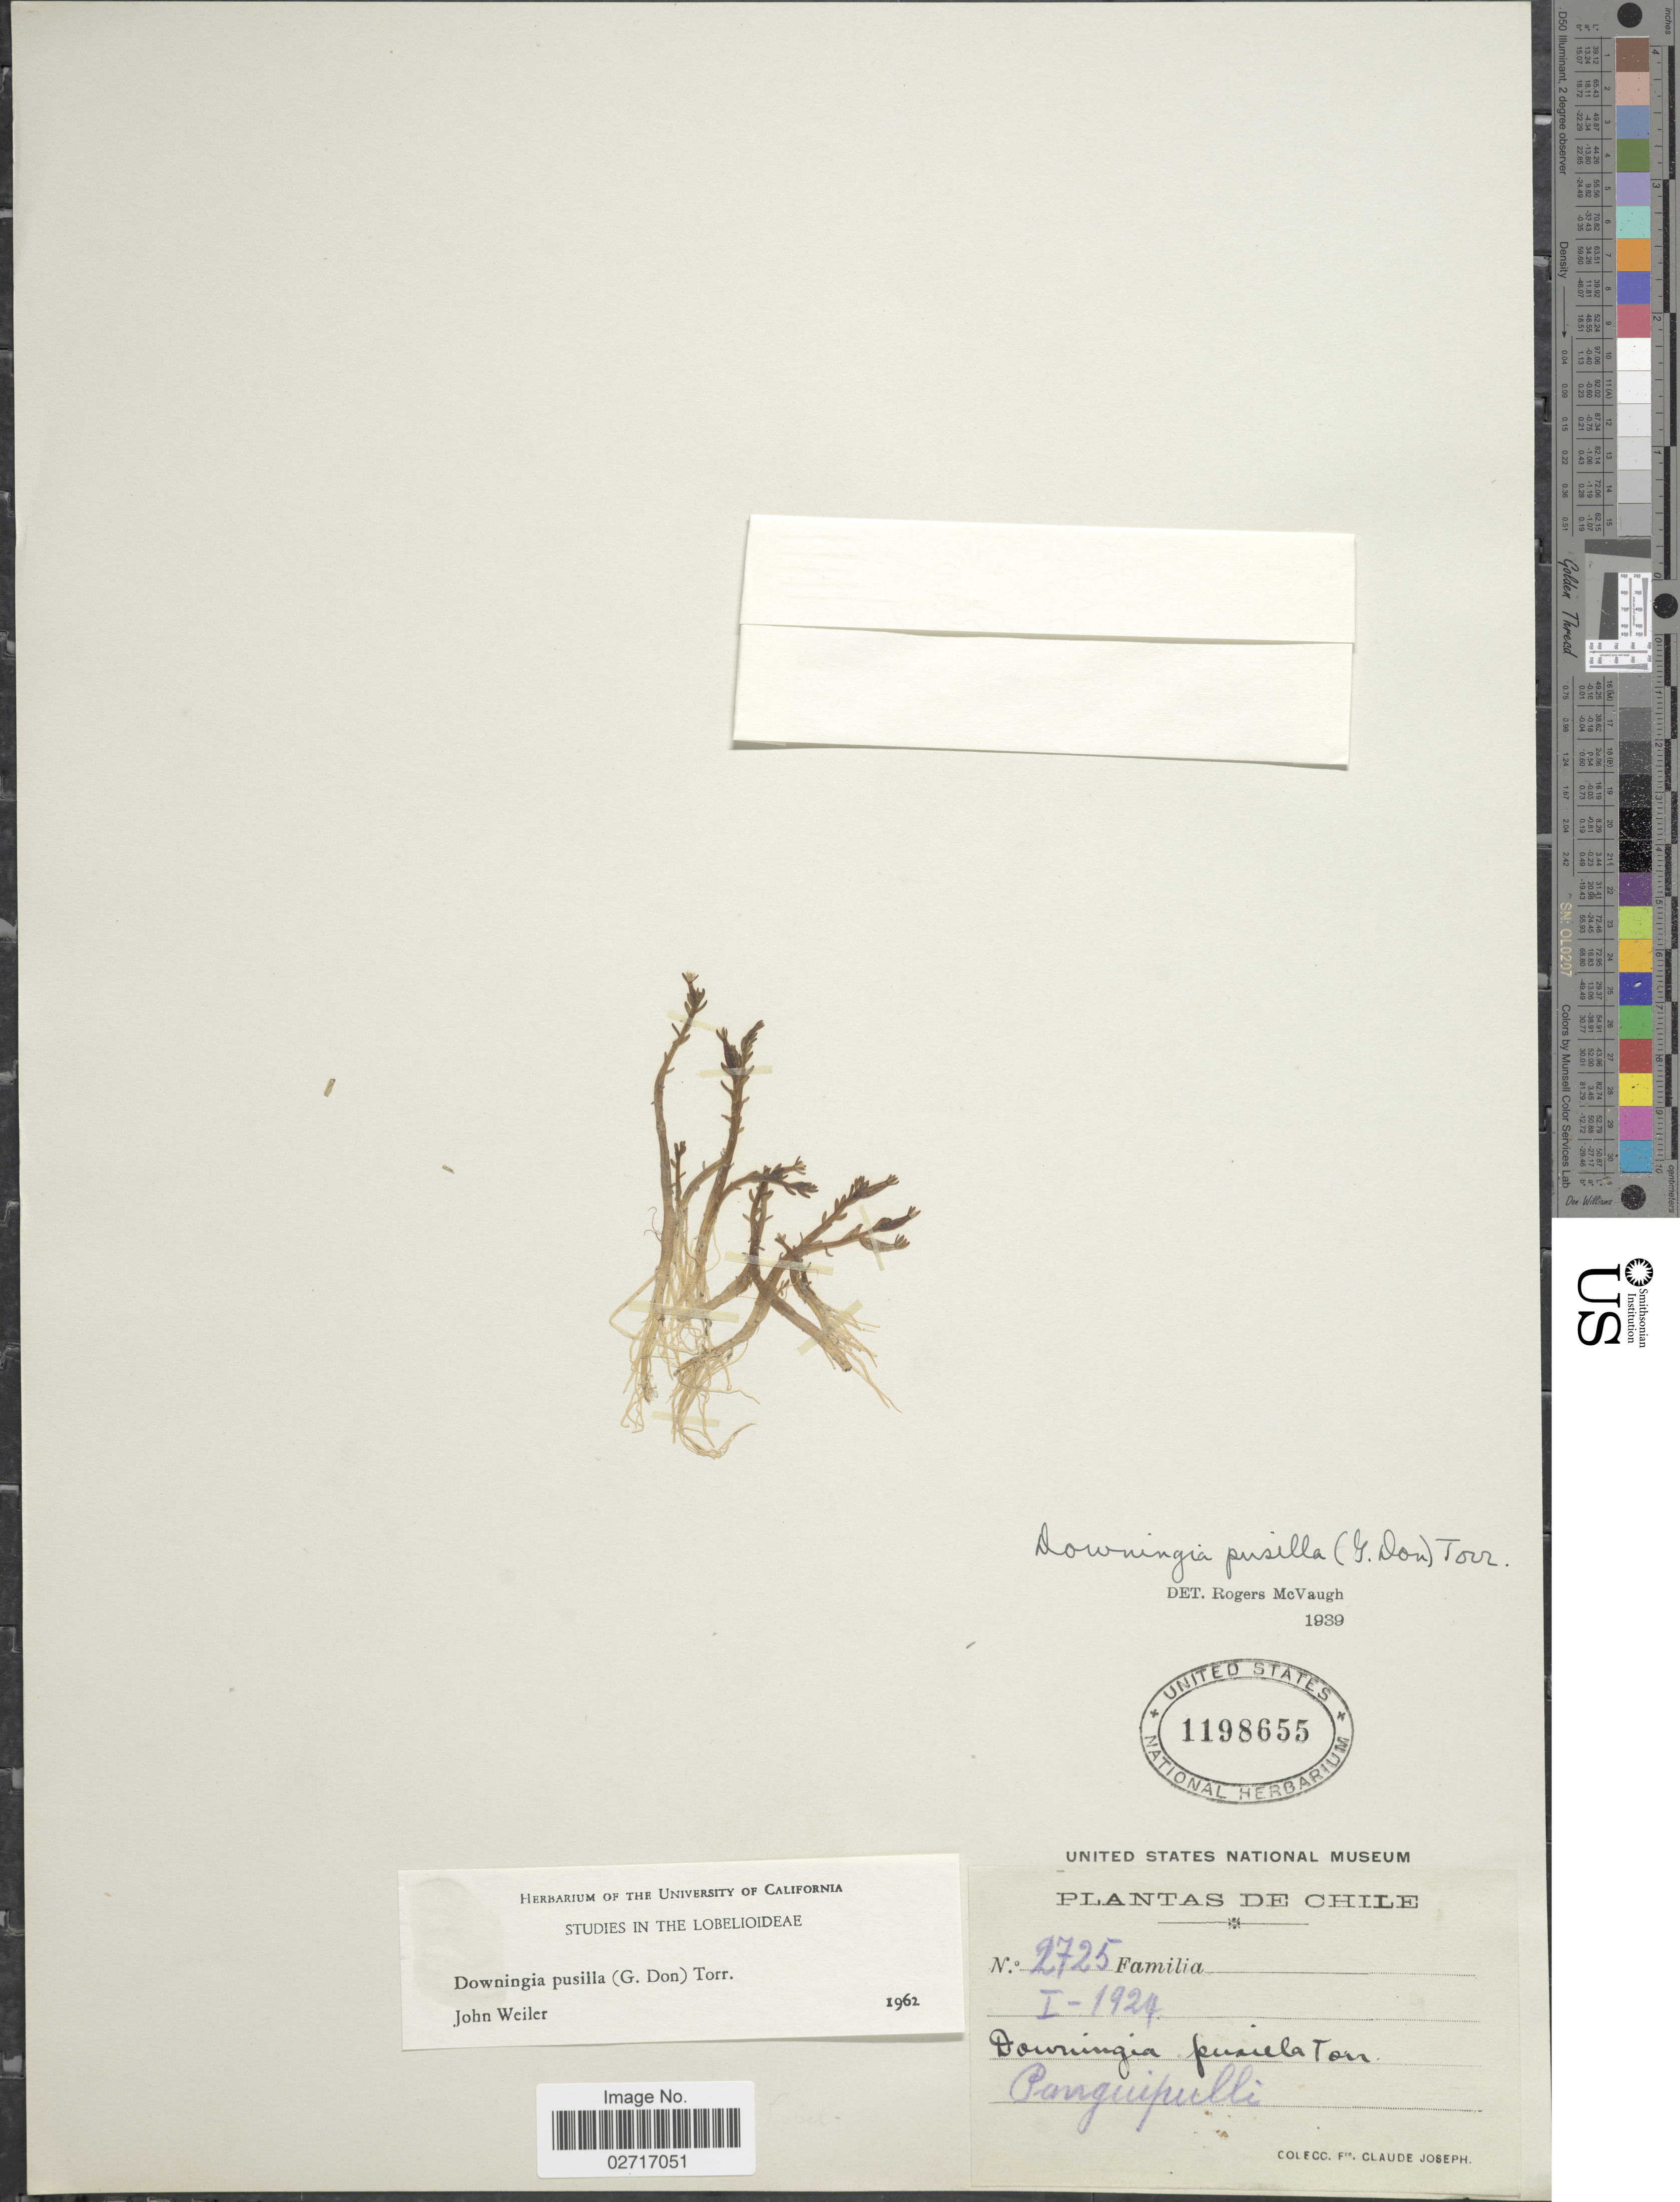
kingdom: Plantae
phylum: Tracheophyta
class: Magnoliopsida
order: Asterales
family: Campanulaceae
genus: Downingia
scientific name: Downingia pusilla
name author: (A. DC.) Torr.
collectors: Bro. Claude-Joseph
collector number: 2725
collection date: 1924-01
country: Chile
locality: Panguipulli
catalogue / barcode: US 1198655